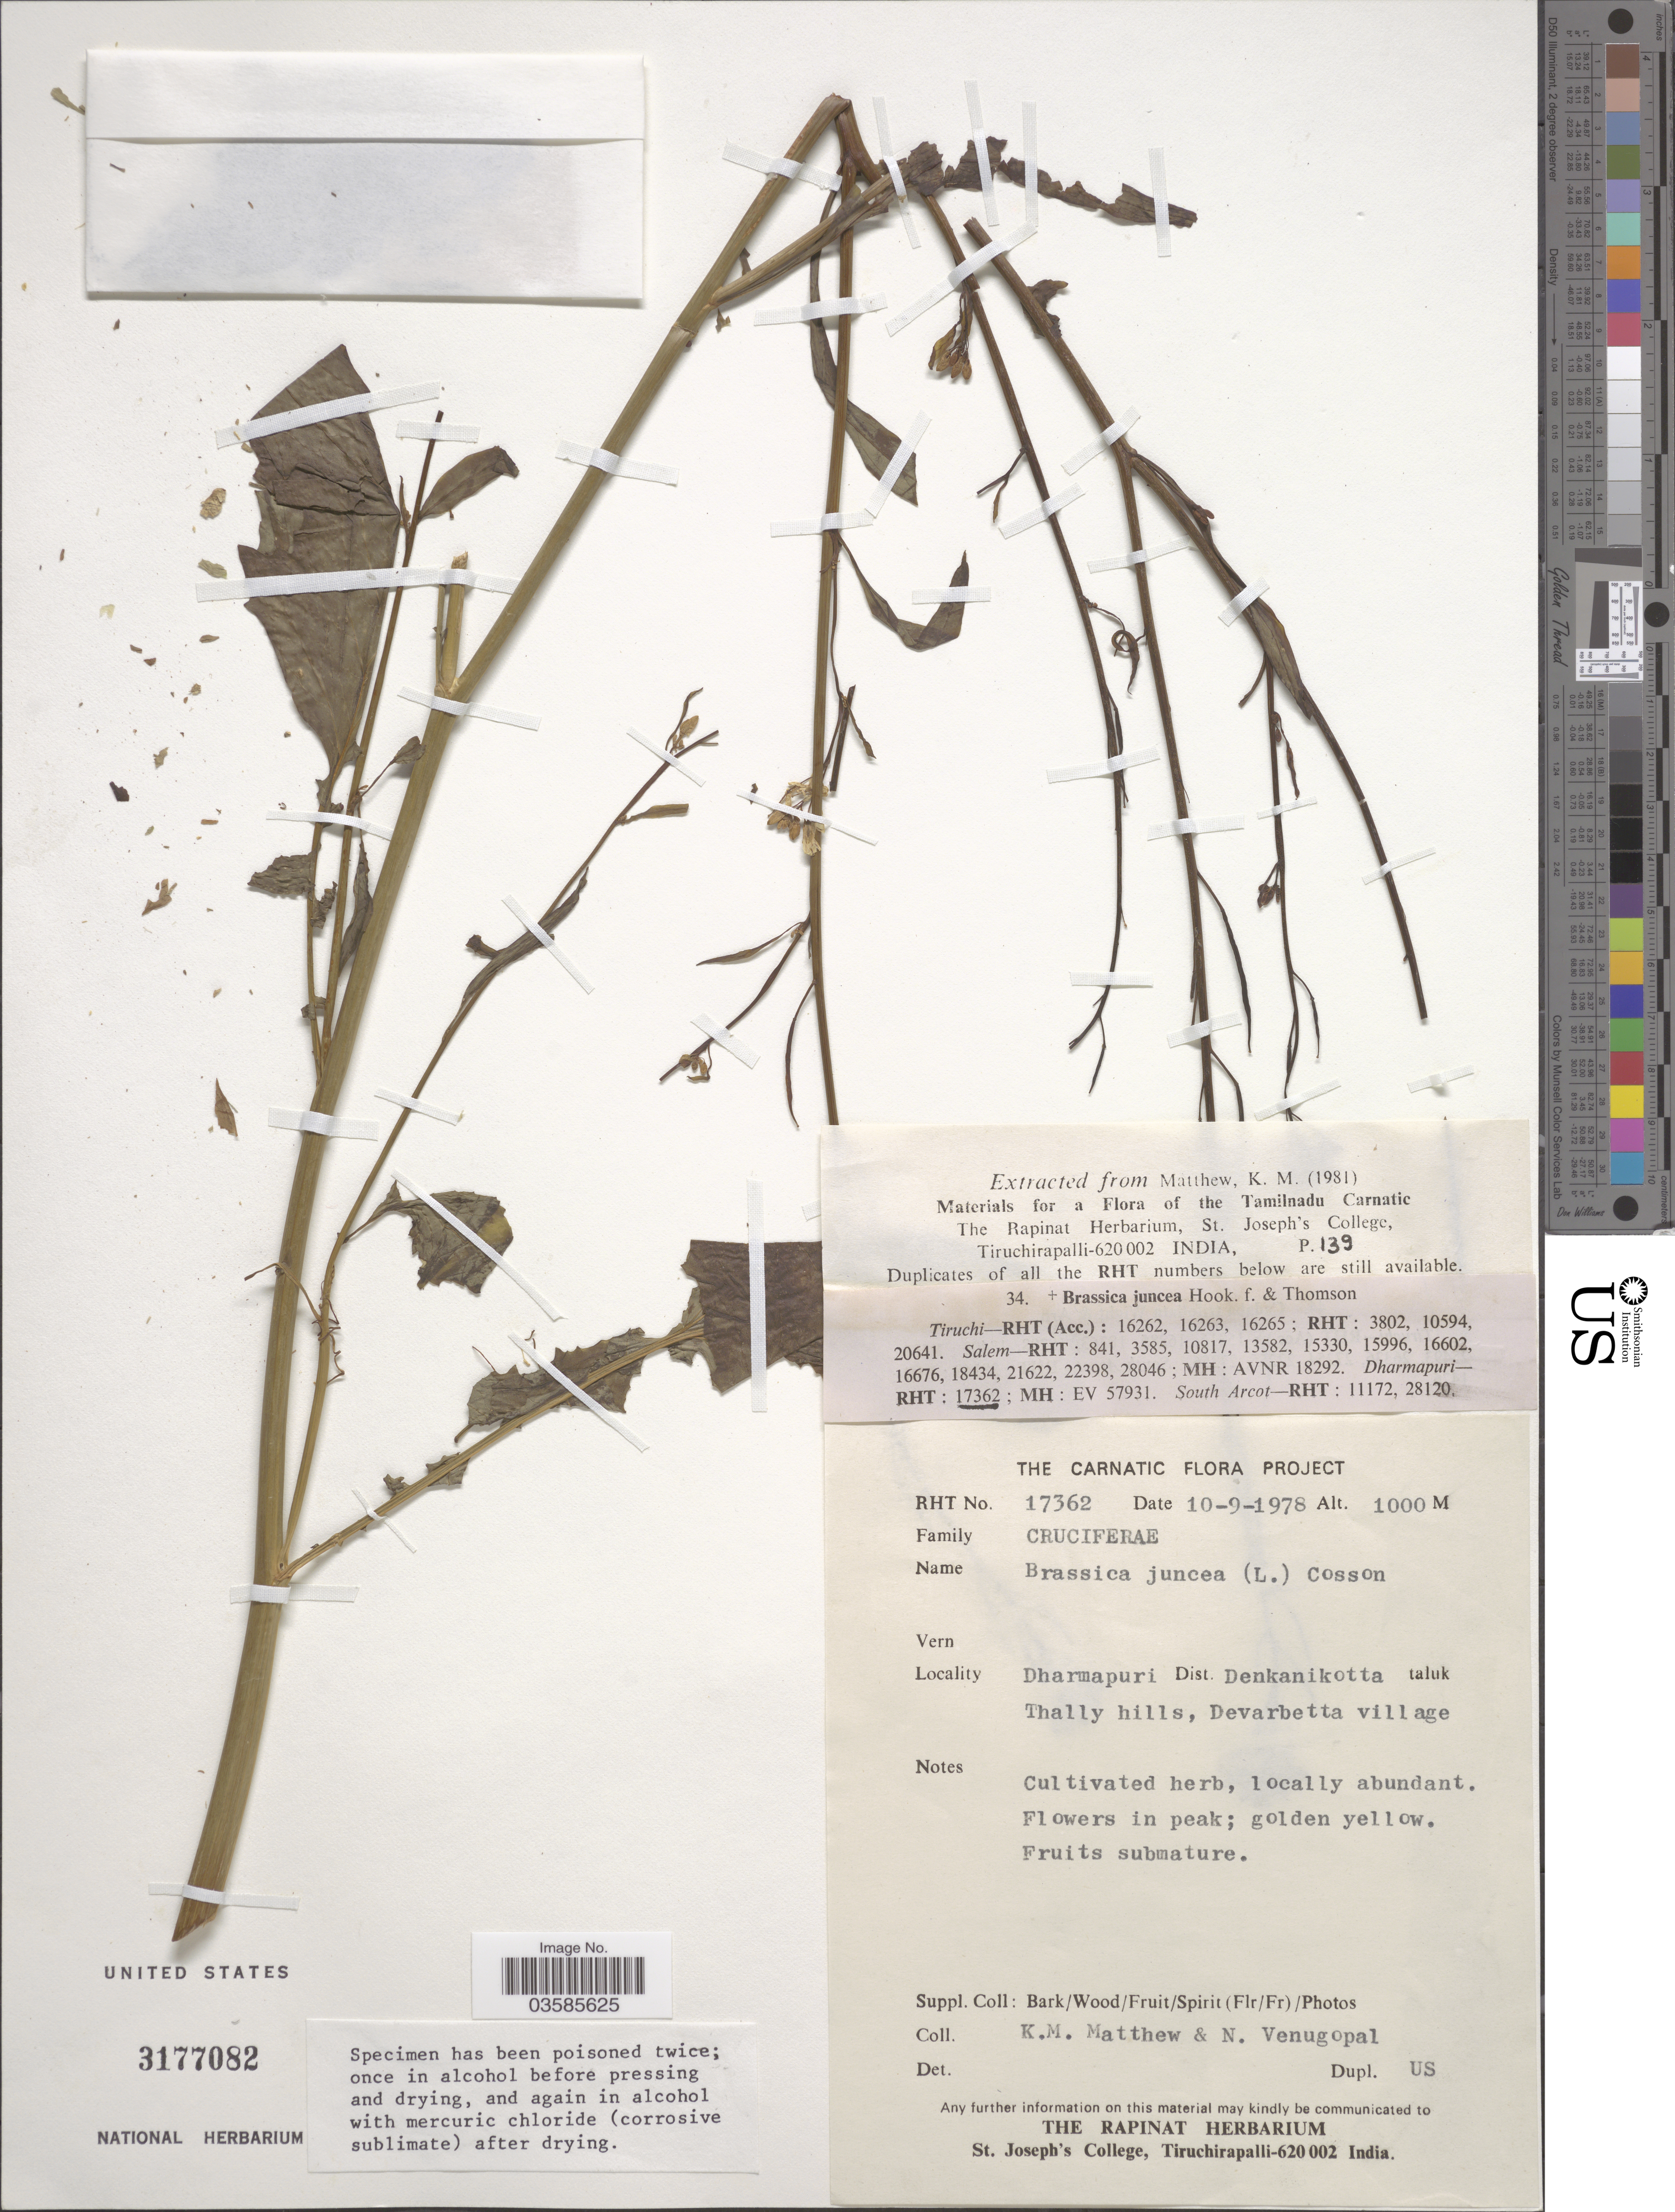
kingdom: Plantae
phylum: Tracheophyta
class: Magnoliopsida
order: Brassicales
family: Brassicaceae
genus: Brassica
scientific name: Brassica juncea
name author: (L.) Czern.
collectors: K. M. Matthew & N. Venugopal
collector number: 17362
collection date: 1978-09-10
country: India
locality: Dharmapuri, Dist. Denkanikotta, taluk, Thally hills, Devarbetta village.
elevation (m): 1000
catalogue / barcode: US 3177082